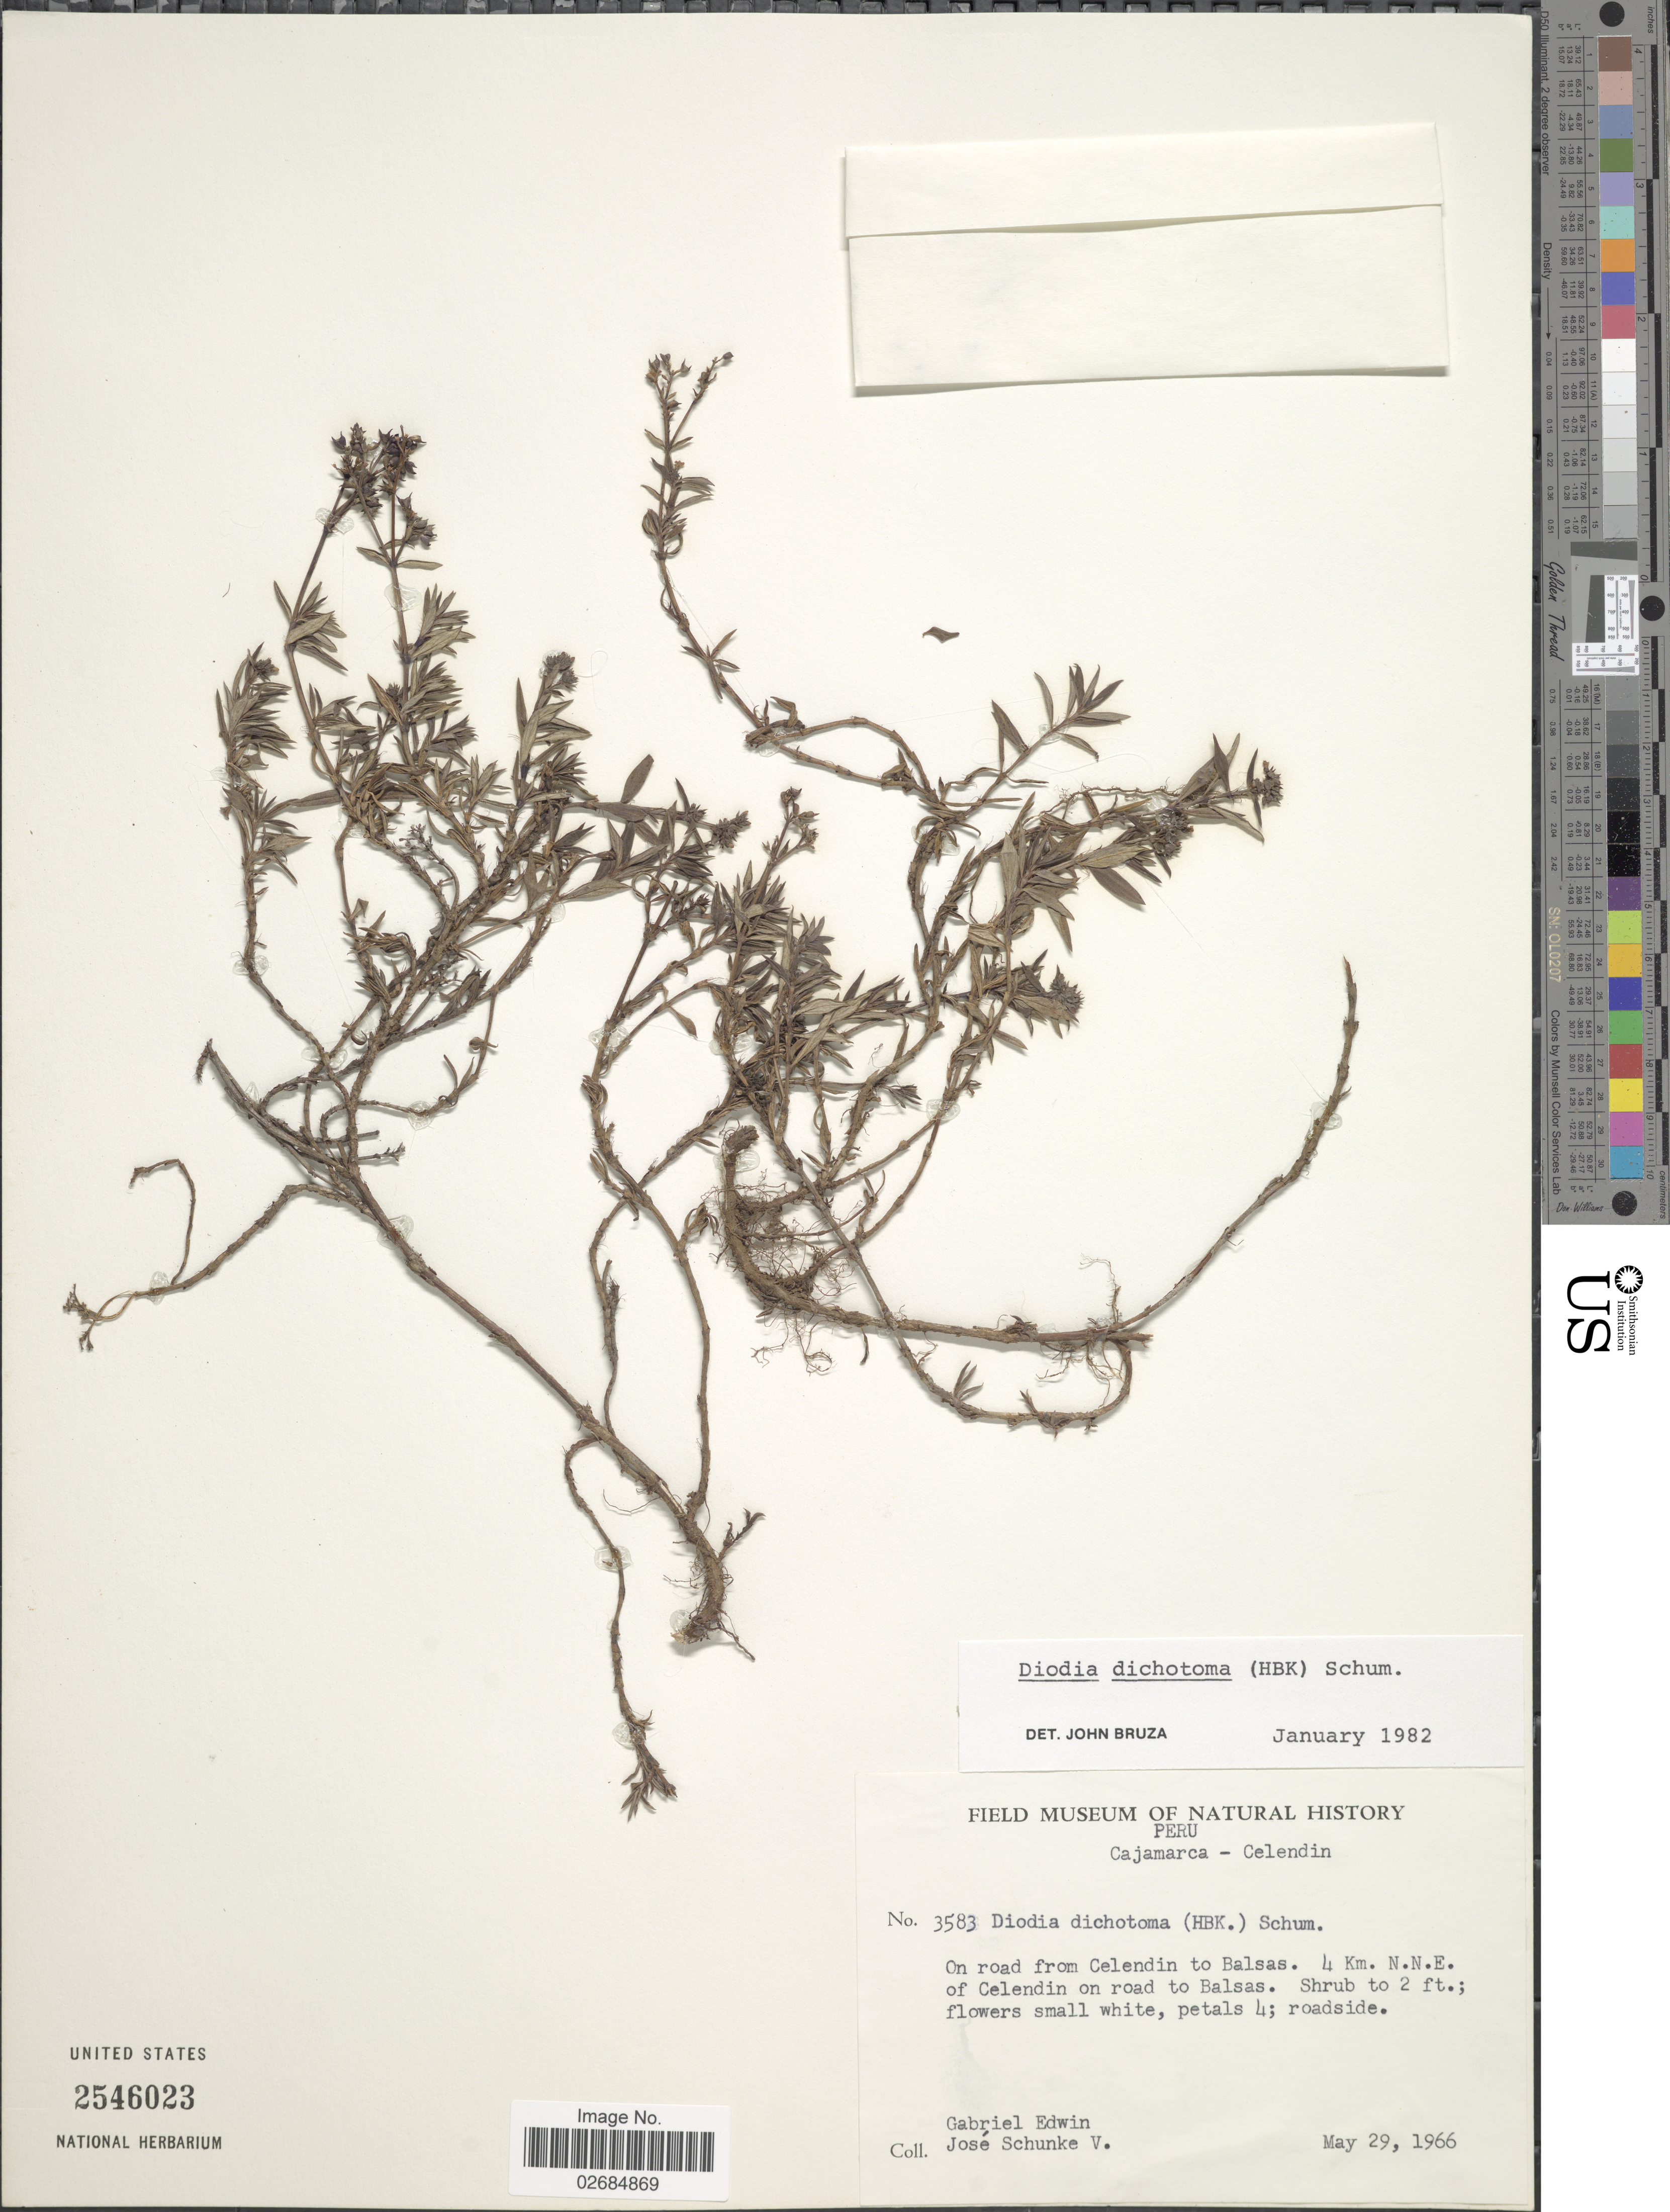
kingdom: Plantae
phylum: Tracheophyta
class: Magnoliopsida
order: Gentianales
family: Rubiaceae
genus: Diodia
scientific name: Diodia dichotoma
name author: (Willd. ex Roem. & Schult.) K. Schum.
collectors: G. Edwin & J. Schunke Vigo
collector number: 3583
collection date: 1966-05-29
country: Peru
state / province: Cajamarca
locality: Cajamarca - Celendin. On road from Celendin to Balsas. 4 Km. N.N.E. of Celendin on road to Balsas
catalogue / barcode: US 2546023